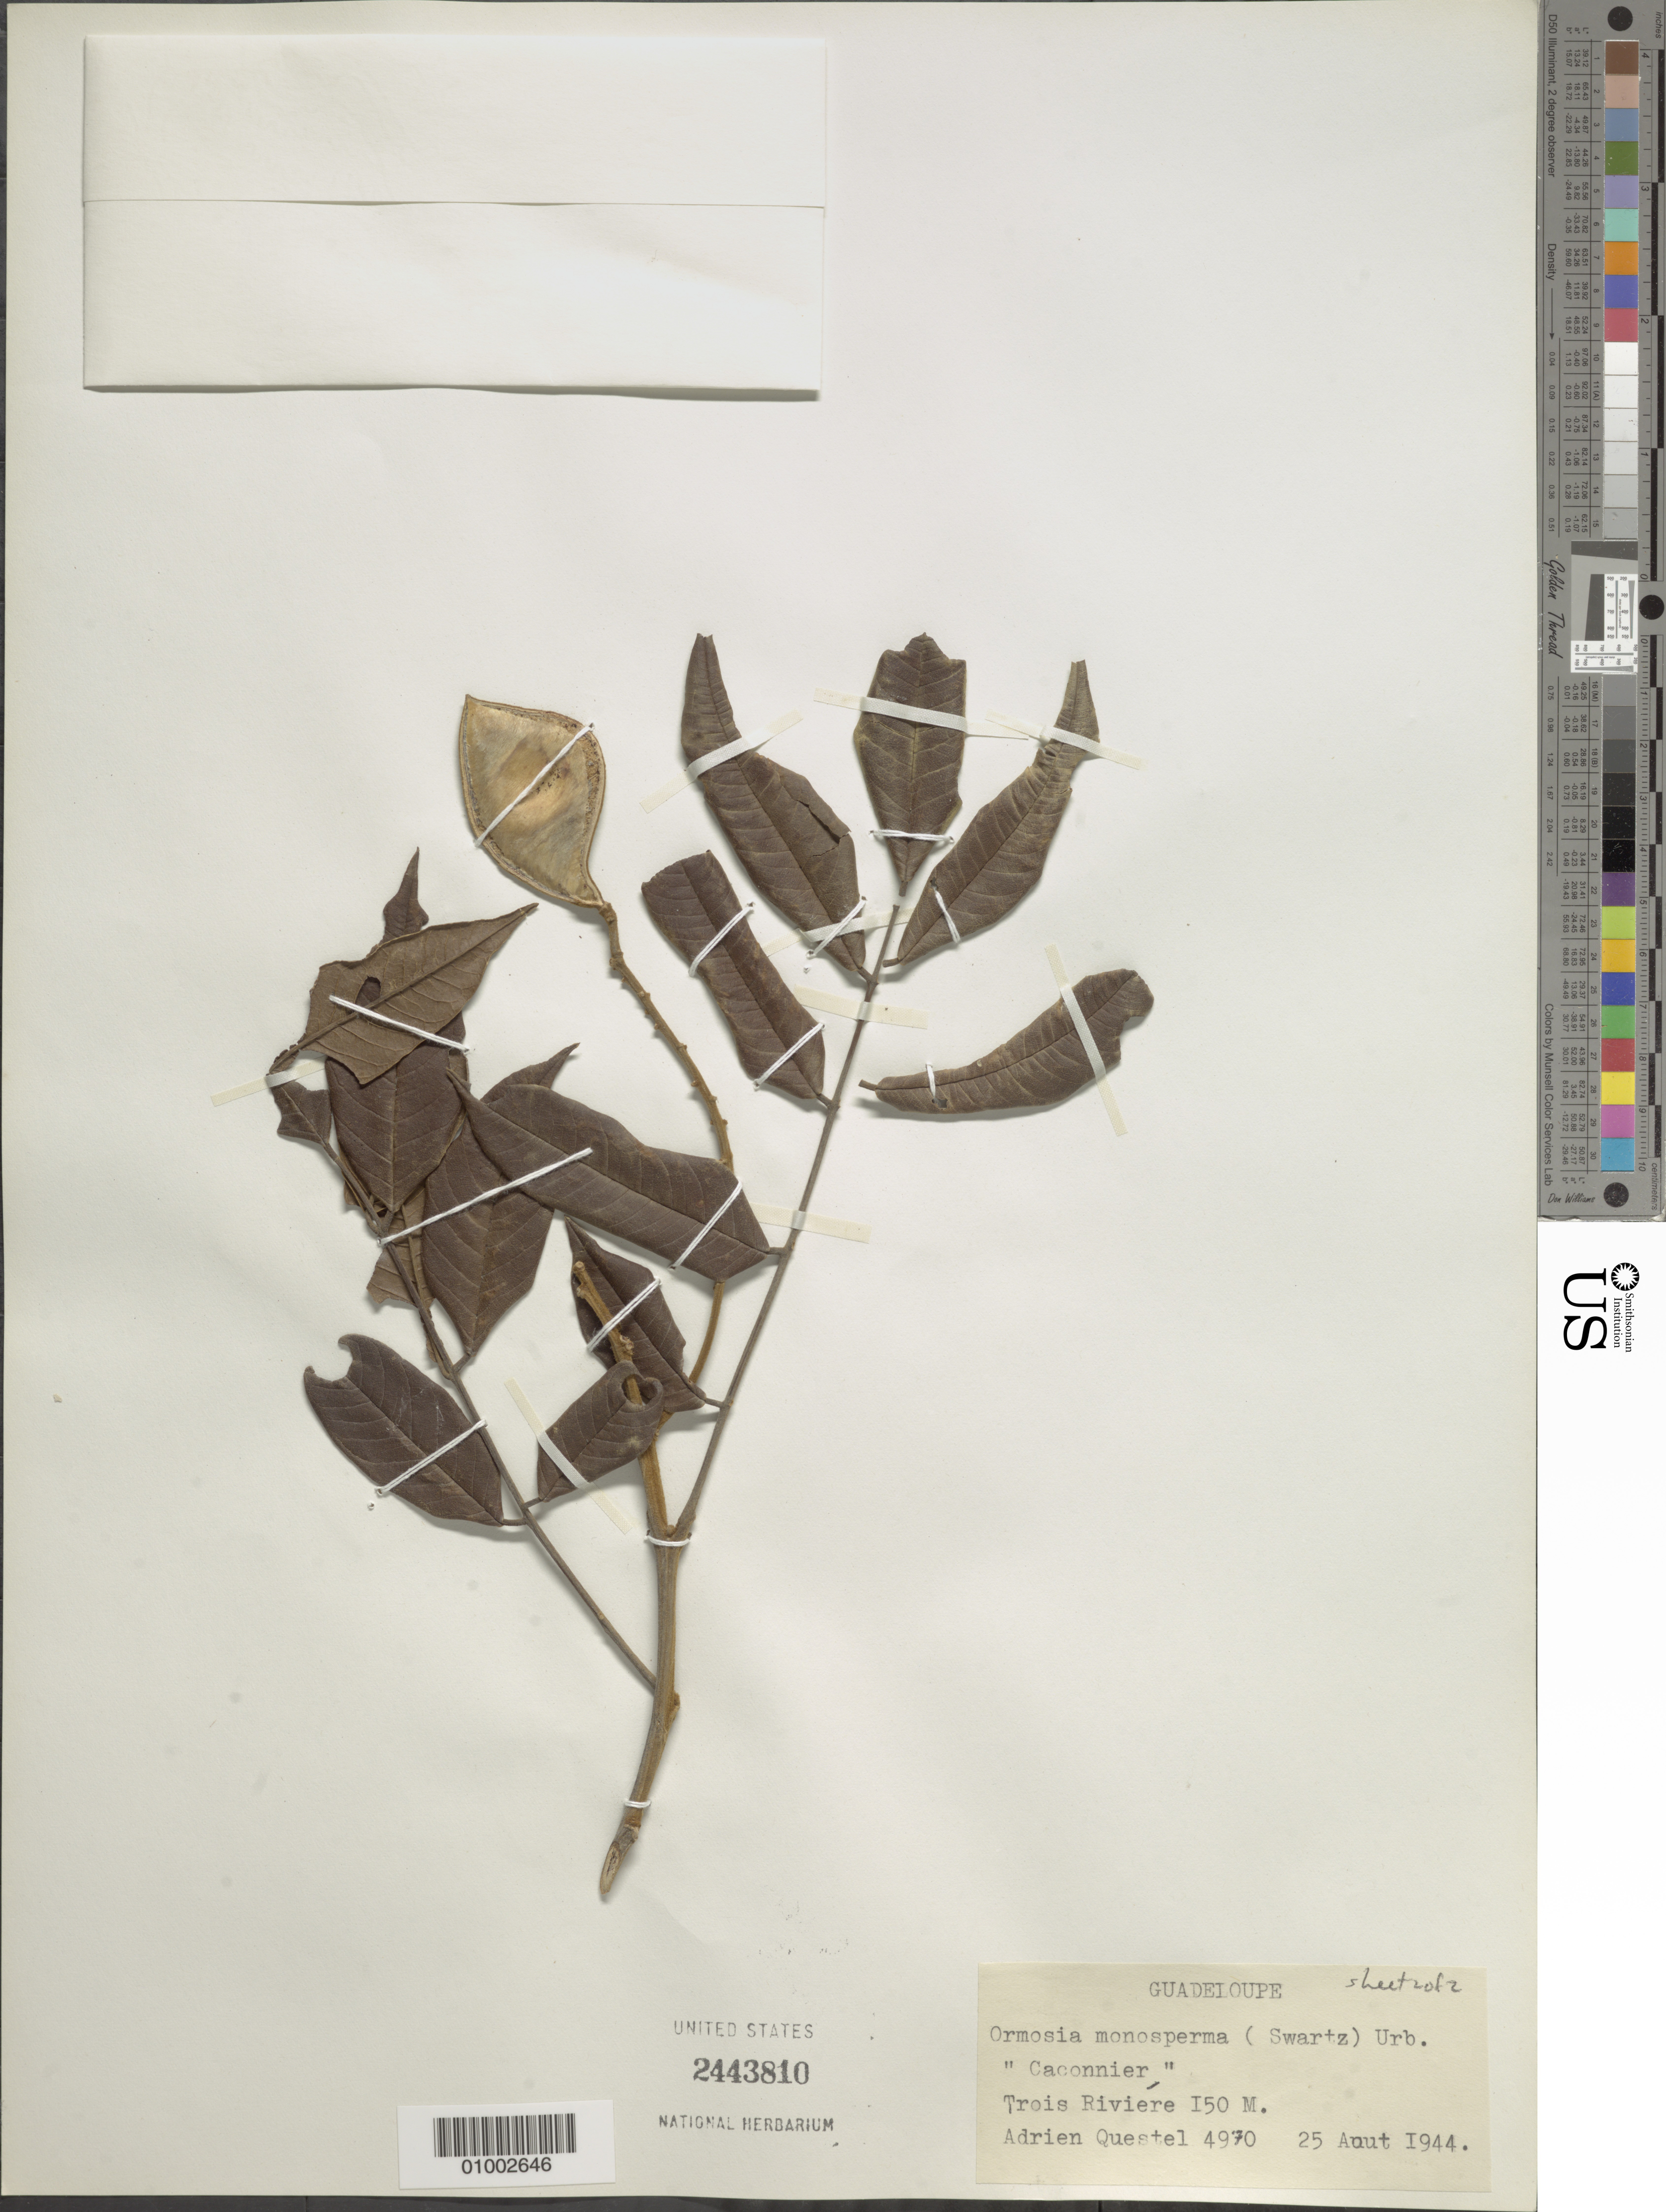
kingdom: Plantae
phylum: Tracheophyta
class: Magnoliopsida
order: Fabales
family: Fabaceae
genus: Ormosia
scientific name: Ormosia monosperma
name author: (Sw.) Urb.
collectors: A. Questel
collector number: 4970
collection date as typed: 25 Aug 1944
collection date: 1944-08-25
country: Guadeloupe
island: Basse Terre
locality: Trois Riviere 150 m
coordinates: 0 N, 0 E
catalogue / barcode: US 2443810